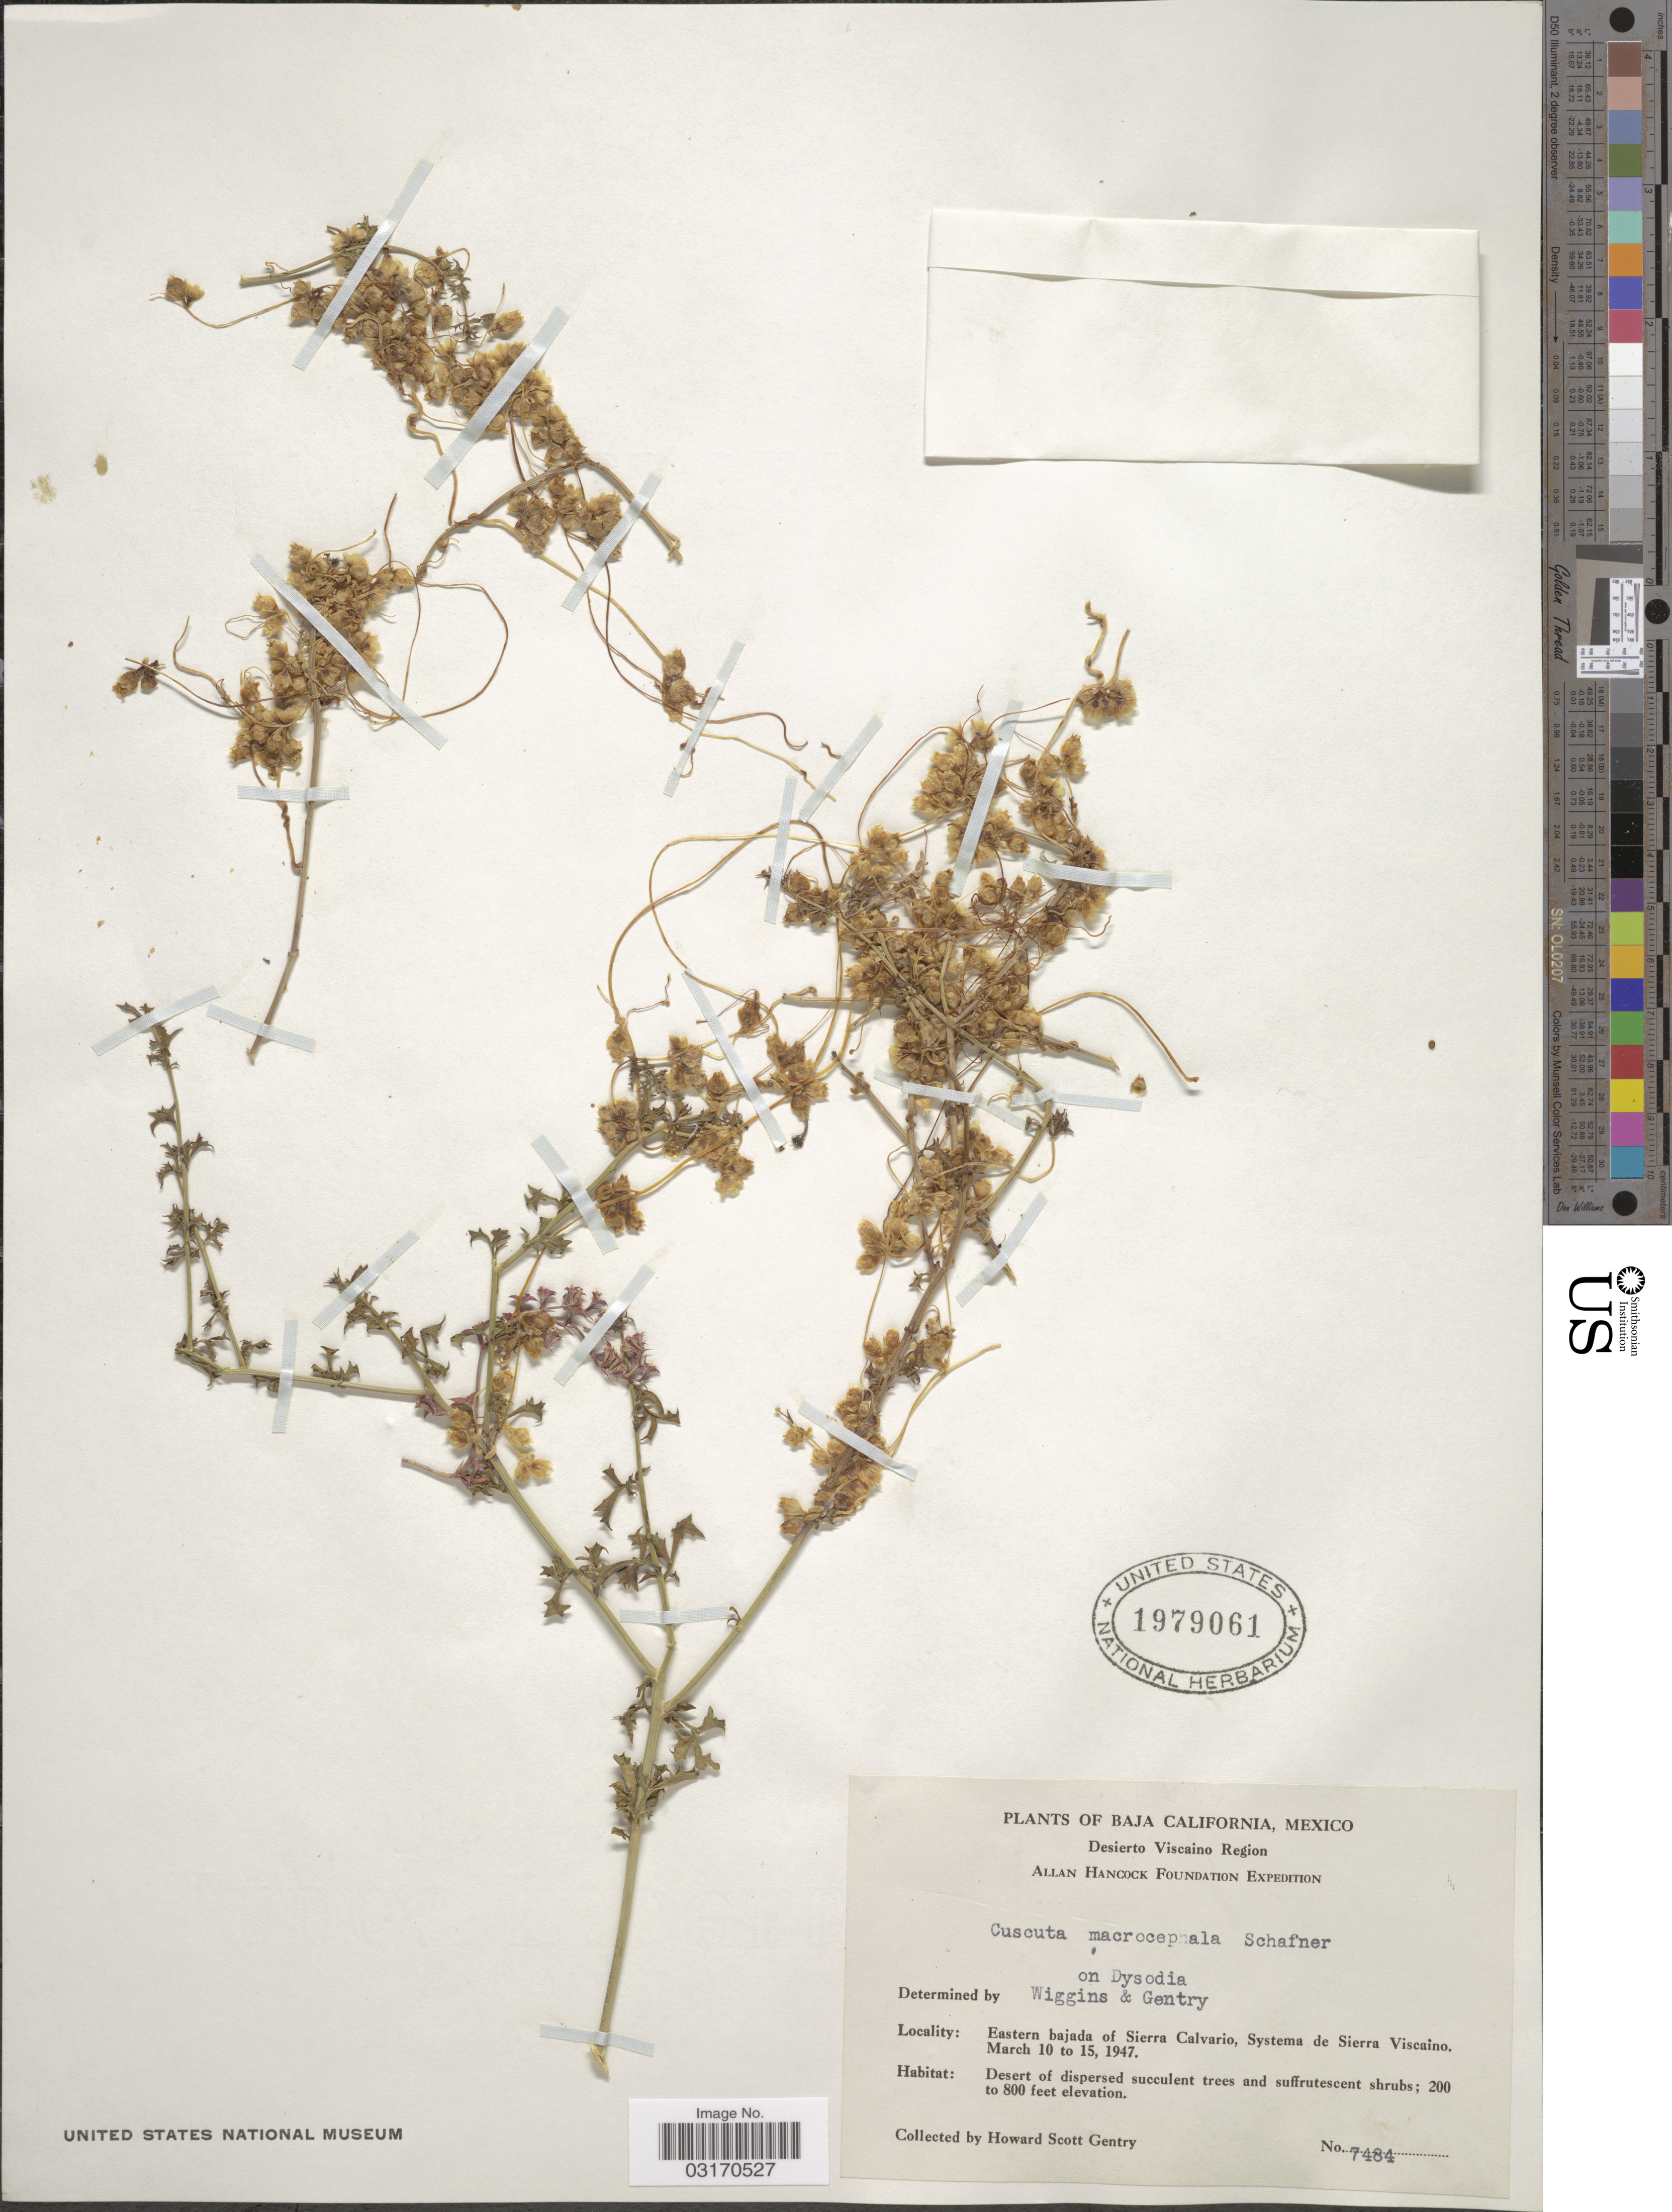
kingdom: Plantae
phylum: Tracheophyta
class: Magnoliopsida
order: Solanales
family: Convolvulaceae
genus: Cuscuta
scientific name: Cuscuta macrocephala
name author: W. Schaffn. ex Yunck.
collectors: H. S. Gentry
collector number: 7484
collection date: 1947-03-10/1947-03-15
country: Mexico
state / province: Baja California Sur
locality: Desierto Viscaino Region. Eastern bajada of Sierra Calvario, Systema de Sierra Viscaino.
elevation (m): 61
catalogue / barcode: US 1979061